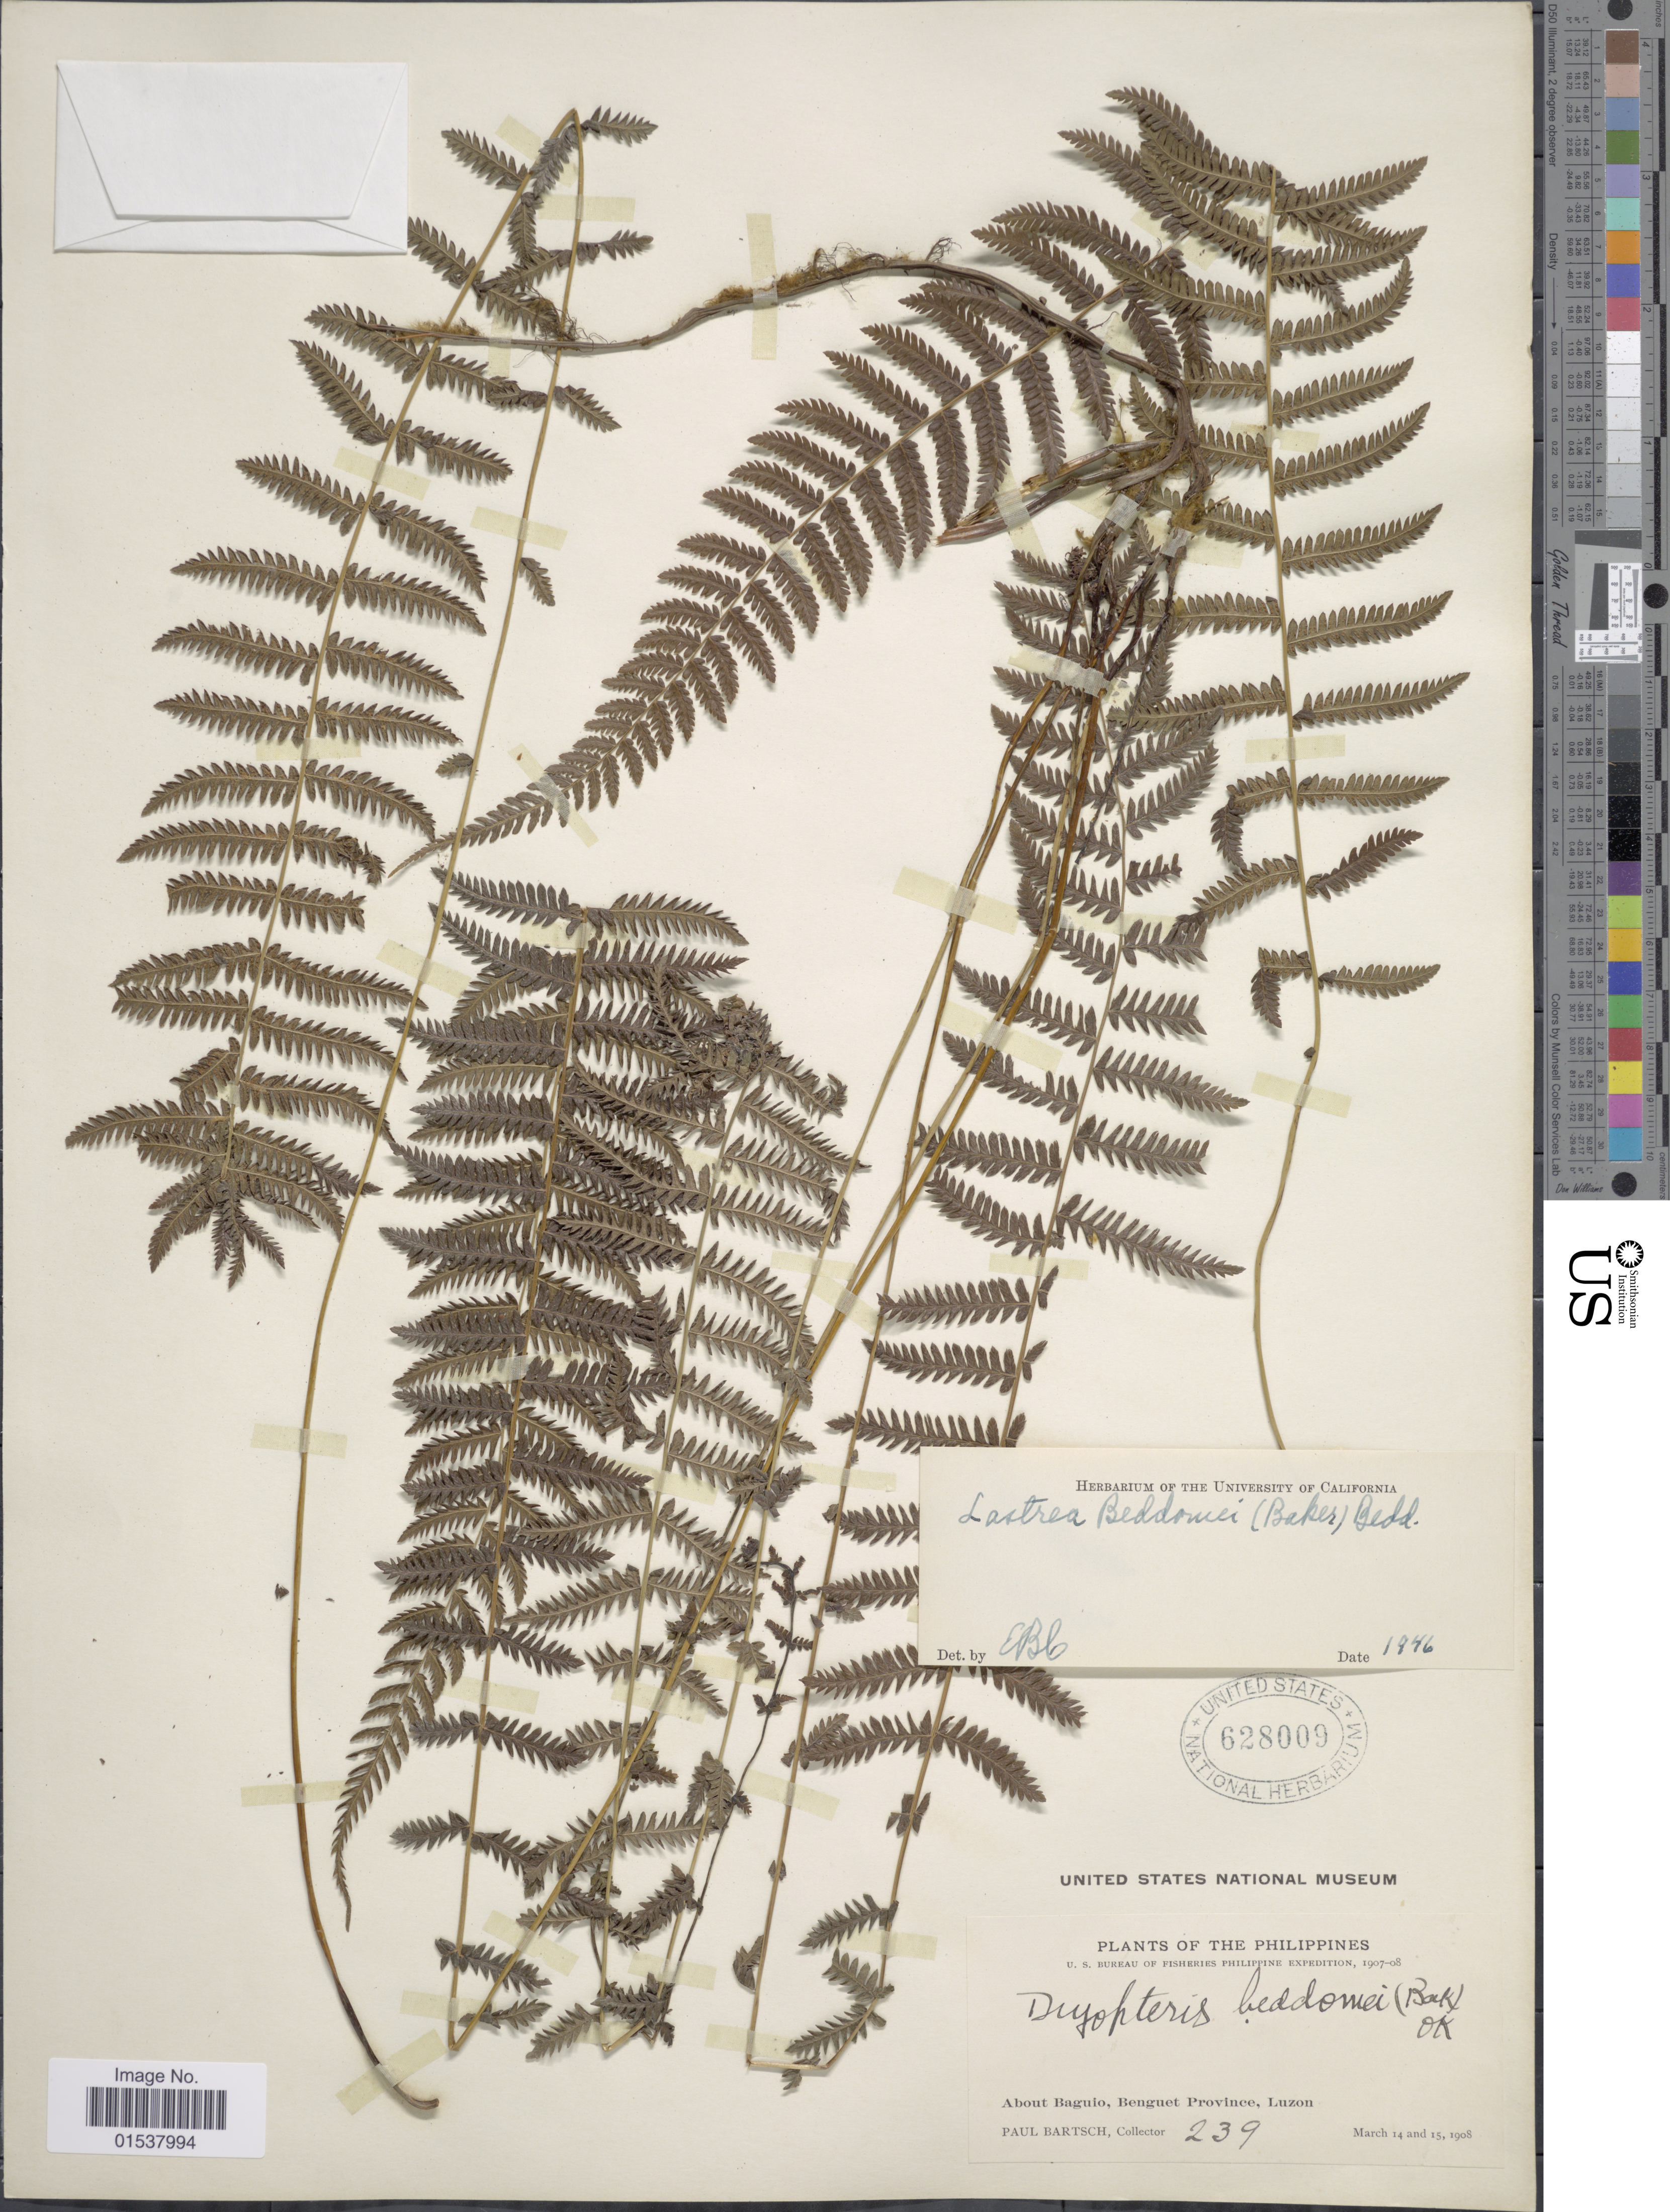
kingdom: Plantae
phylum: Tracheophyta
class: Polypodiopsida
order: Polypodiales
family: Thelypteridaceae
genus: Parathelypteris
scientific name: Parathelypteris beddomei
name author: (Baker) Ching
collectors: P. Bartsch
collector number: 239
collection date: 1908-03-14/1908-03-15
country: Philippines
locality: About Baguio, Benget Province, Luzon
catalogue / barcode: US 628009